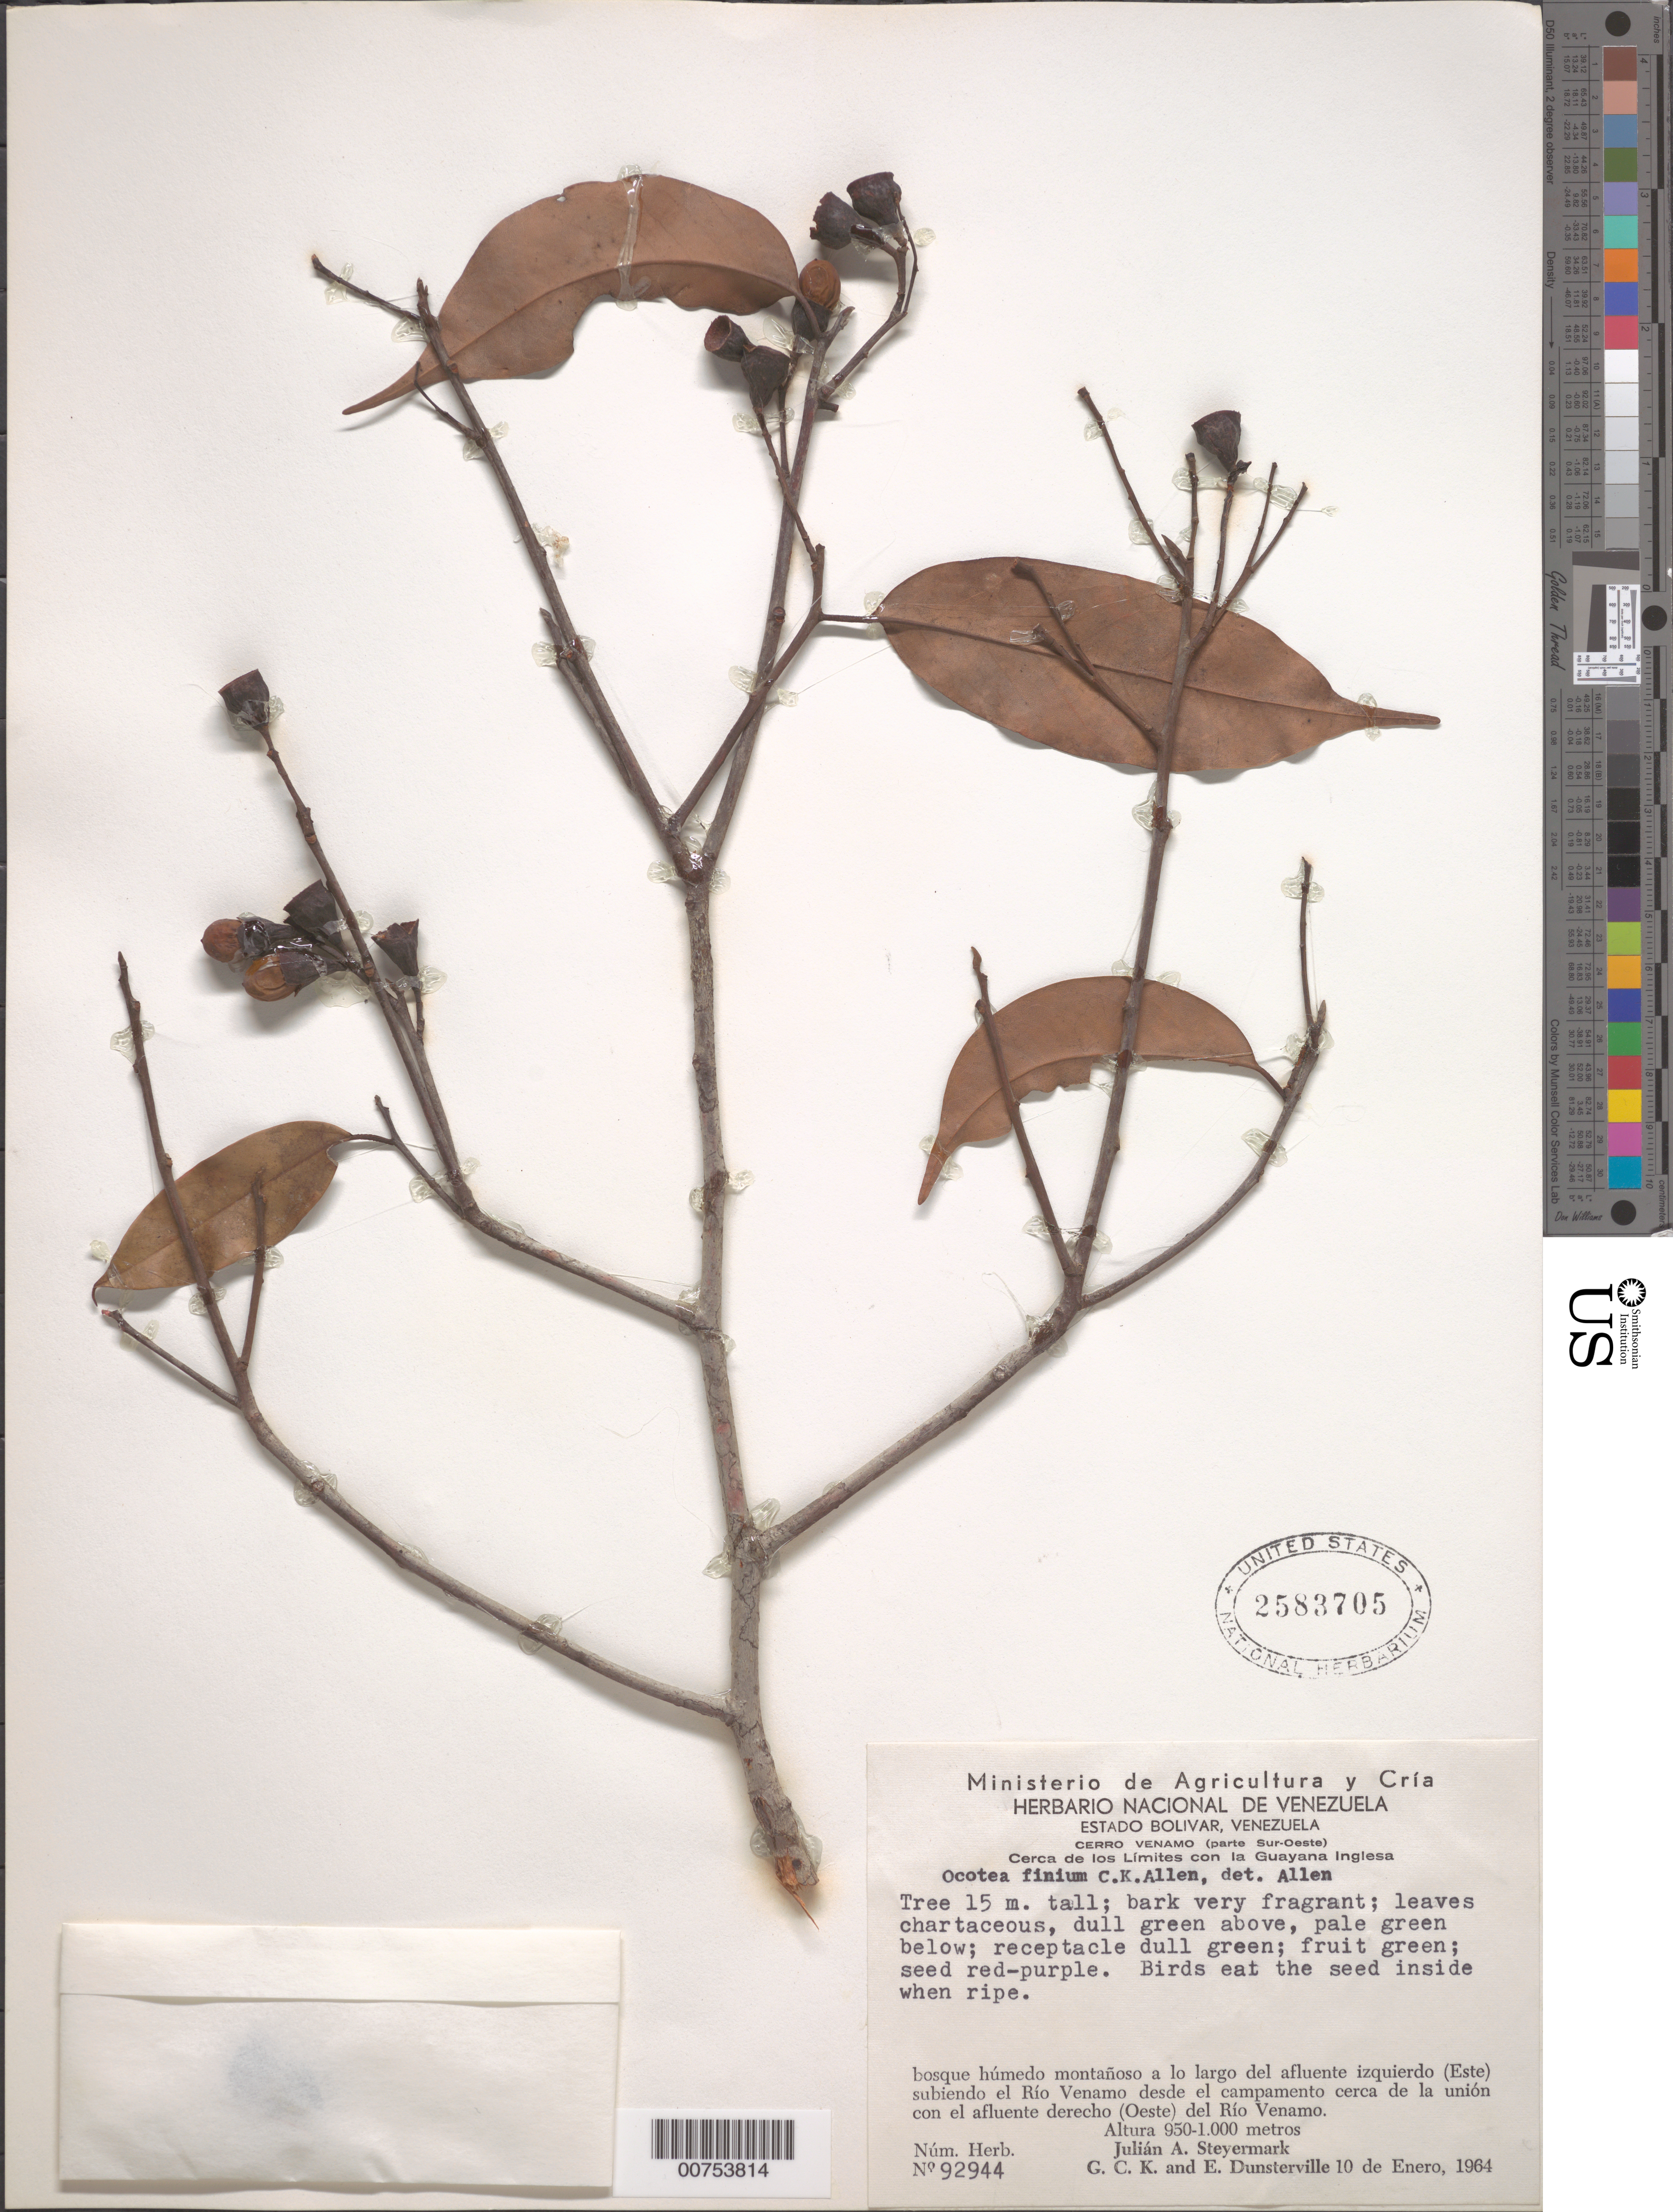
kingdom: Plantae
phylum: Tracheophyta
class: Magnoliopsida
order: Laurales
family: Lauraceae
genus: Ocotea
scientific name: Ocotea finium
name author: C.K. Allen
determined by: Allen, C. K.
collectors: J. Steyermark, G. C. K. Dunsterville & E. Dunsterville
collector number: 92944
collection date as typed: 10-Jan-64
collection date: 1964-01-10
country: Venezuela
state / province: Bolívar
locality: Cerro Venamo, desde el campamento creca de la union con ele afluente derecho (Oeste) del Río Venamo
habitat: Wet montane forest along river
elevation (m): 950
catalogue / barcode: US 2583705